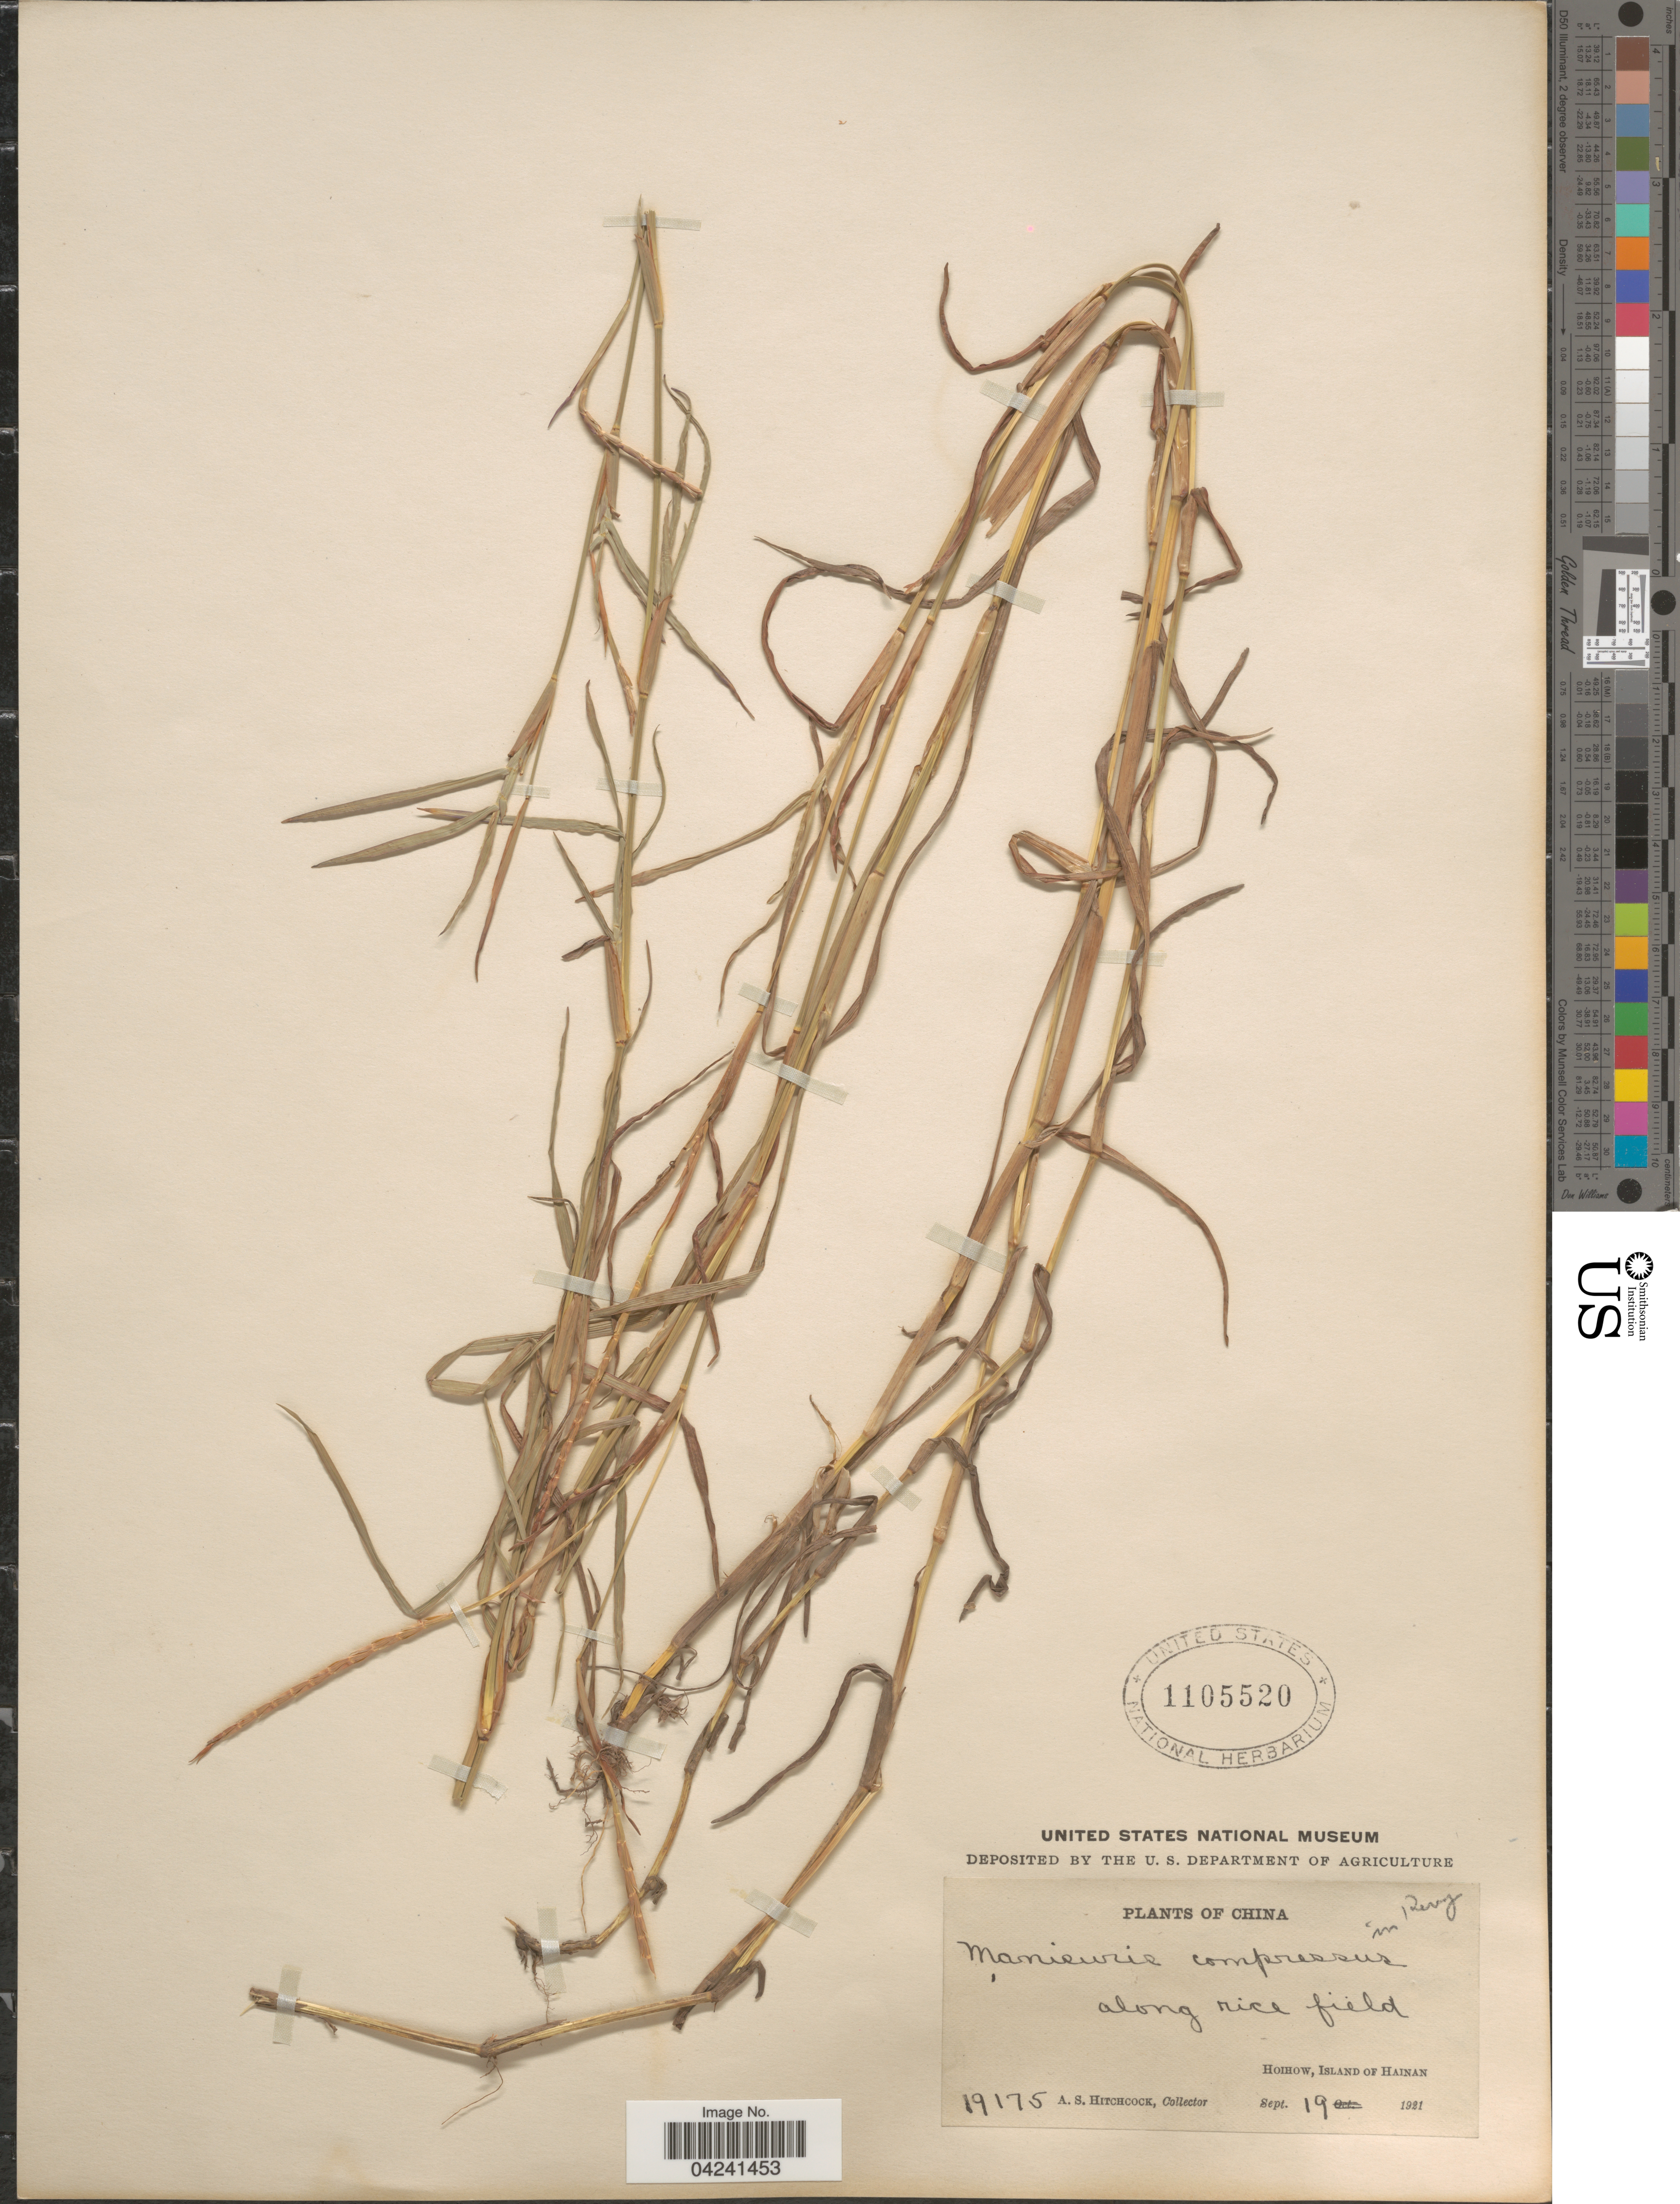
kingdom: Plantae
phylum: Tracheophyta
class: Liliopsida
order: Poales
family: Poaceae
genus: Hemarthria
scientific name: Hemarthria compressa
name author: (L.) R. Br.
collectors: A. S. Hitchcock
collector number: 19175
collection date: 1921-09-19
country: China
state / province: Hainan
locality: Hoihow, Island of Hainan.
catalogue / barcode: US 1105520